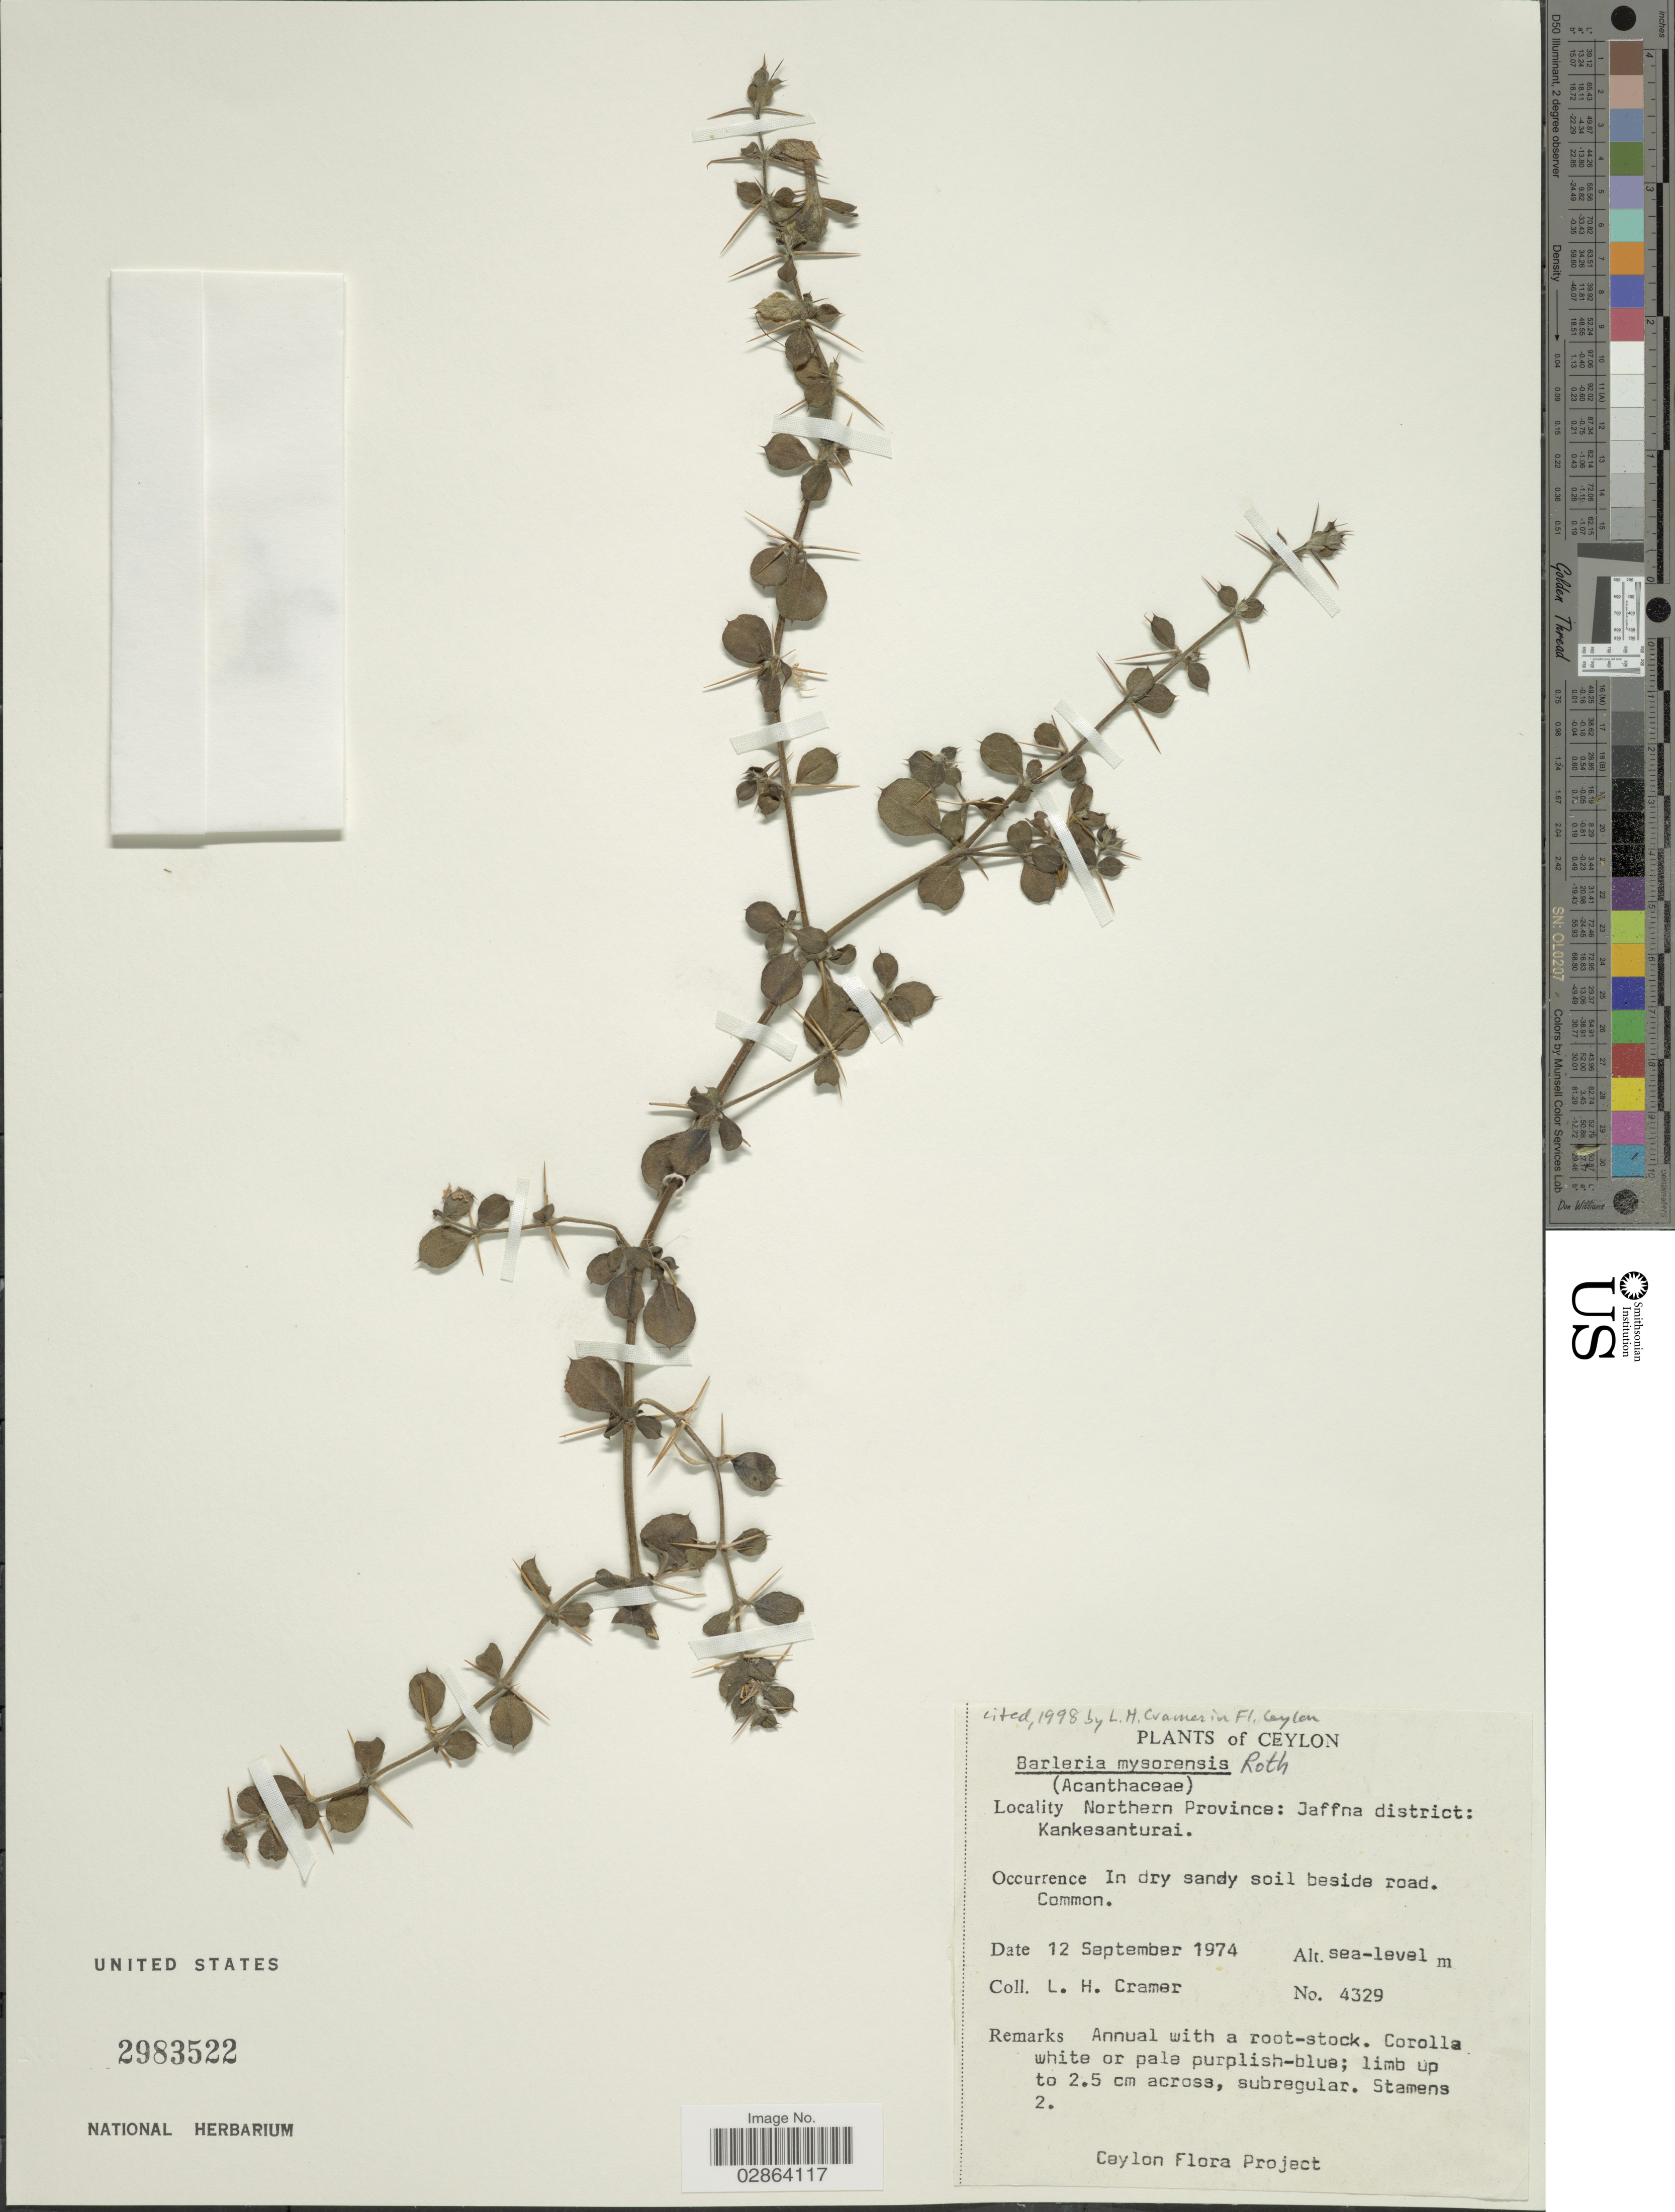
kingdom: Plantae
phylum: Tracheophyta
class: Magnoliopsida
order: Lamiales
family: Acanthaceae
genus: Barleria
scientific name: Barleria mysorensis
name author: B. Heyne ex A. Roth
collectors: L. H. Cramer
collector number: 4329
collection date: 1974-09-12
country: Sri Lanka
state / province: Northern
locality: Ceylon, Northern Province: Jaffna district: Kankesanturai.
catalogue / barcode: US 2983522